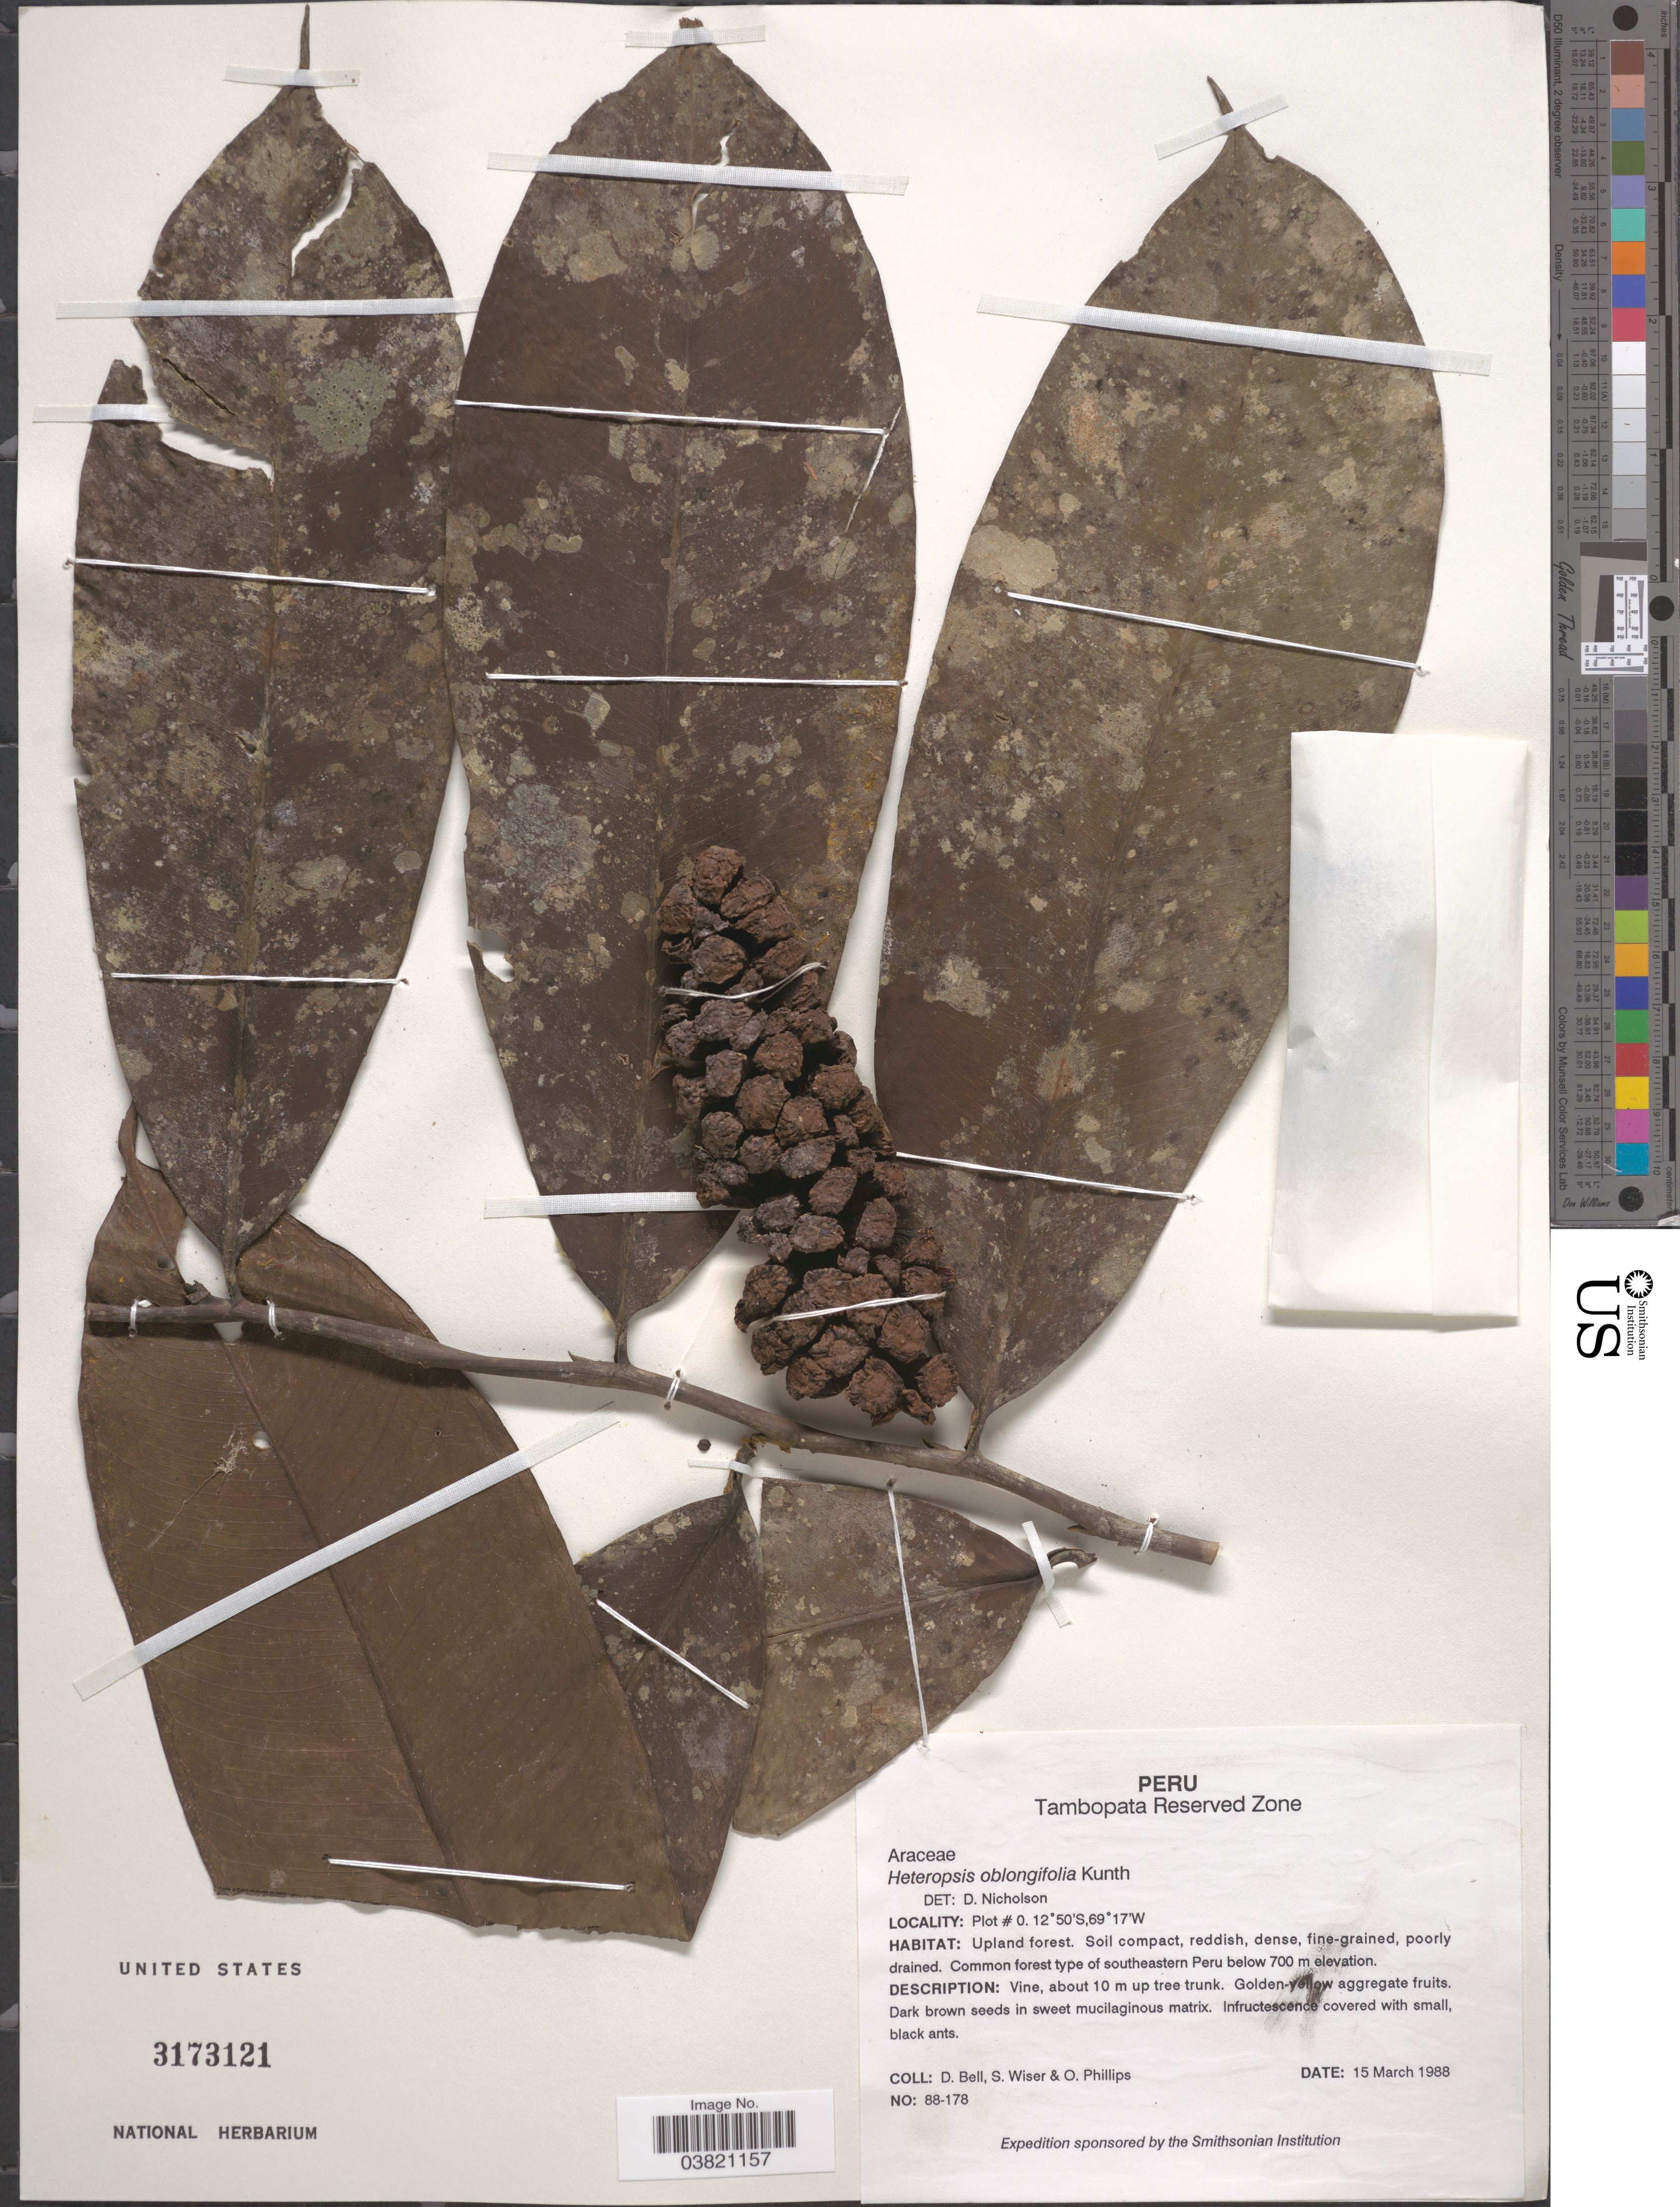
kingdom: Plantae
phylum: Tracheophyta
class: Liliopsida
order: Alismatales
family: Araceae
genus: Heteropsis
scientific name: Heteropsis flexuosa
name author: (Kunth) G.S. Bunting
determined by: Soares, M. L.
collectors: D. A. Bell, S. Wiser & O. Phillips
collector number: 88-178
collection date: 1988-03-15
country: Peru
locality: Tambopata Reserved Zone. Plot #0. Common forest type of southeastern Peru.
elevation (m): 700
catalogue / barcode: US 3173121